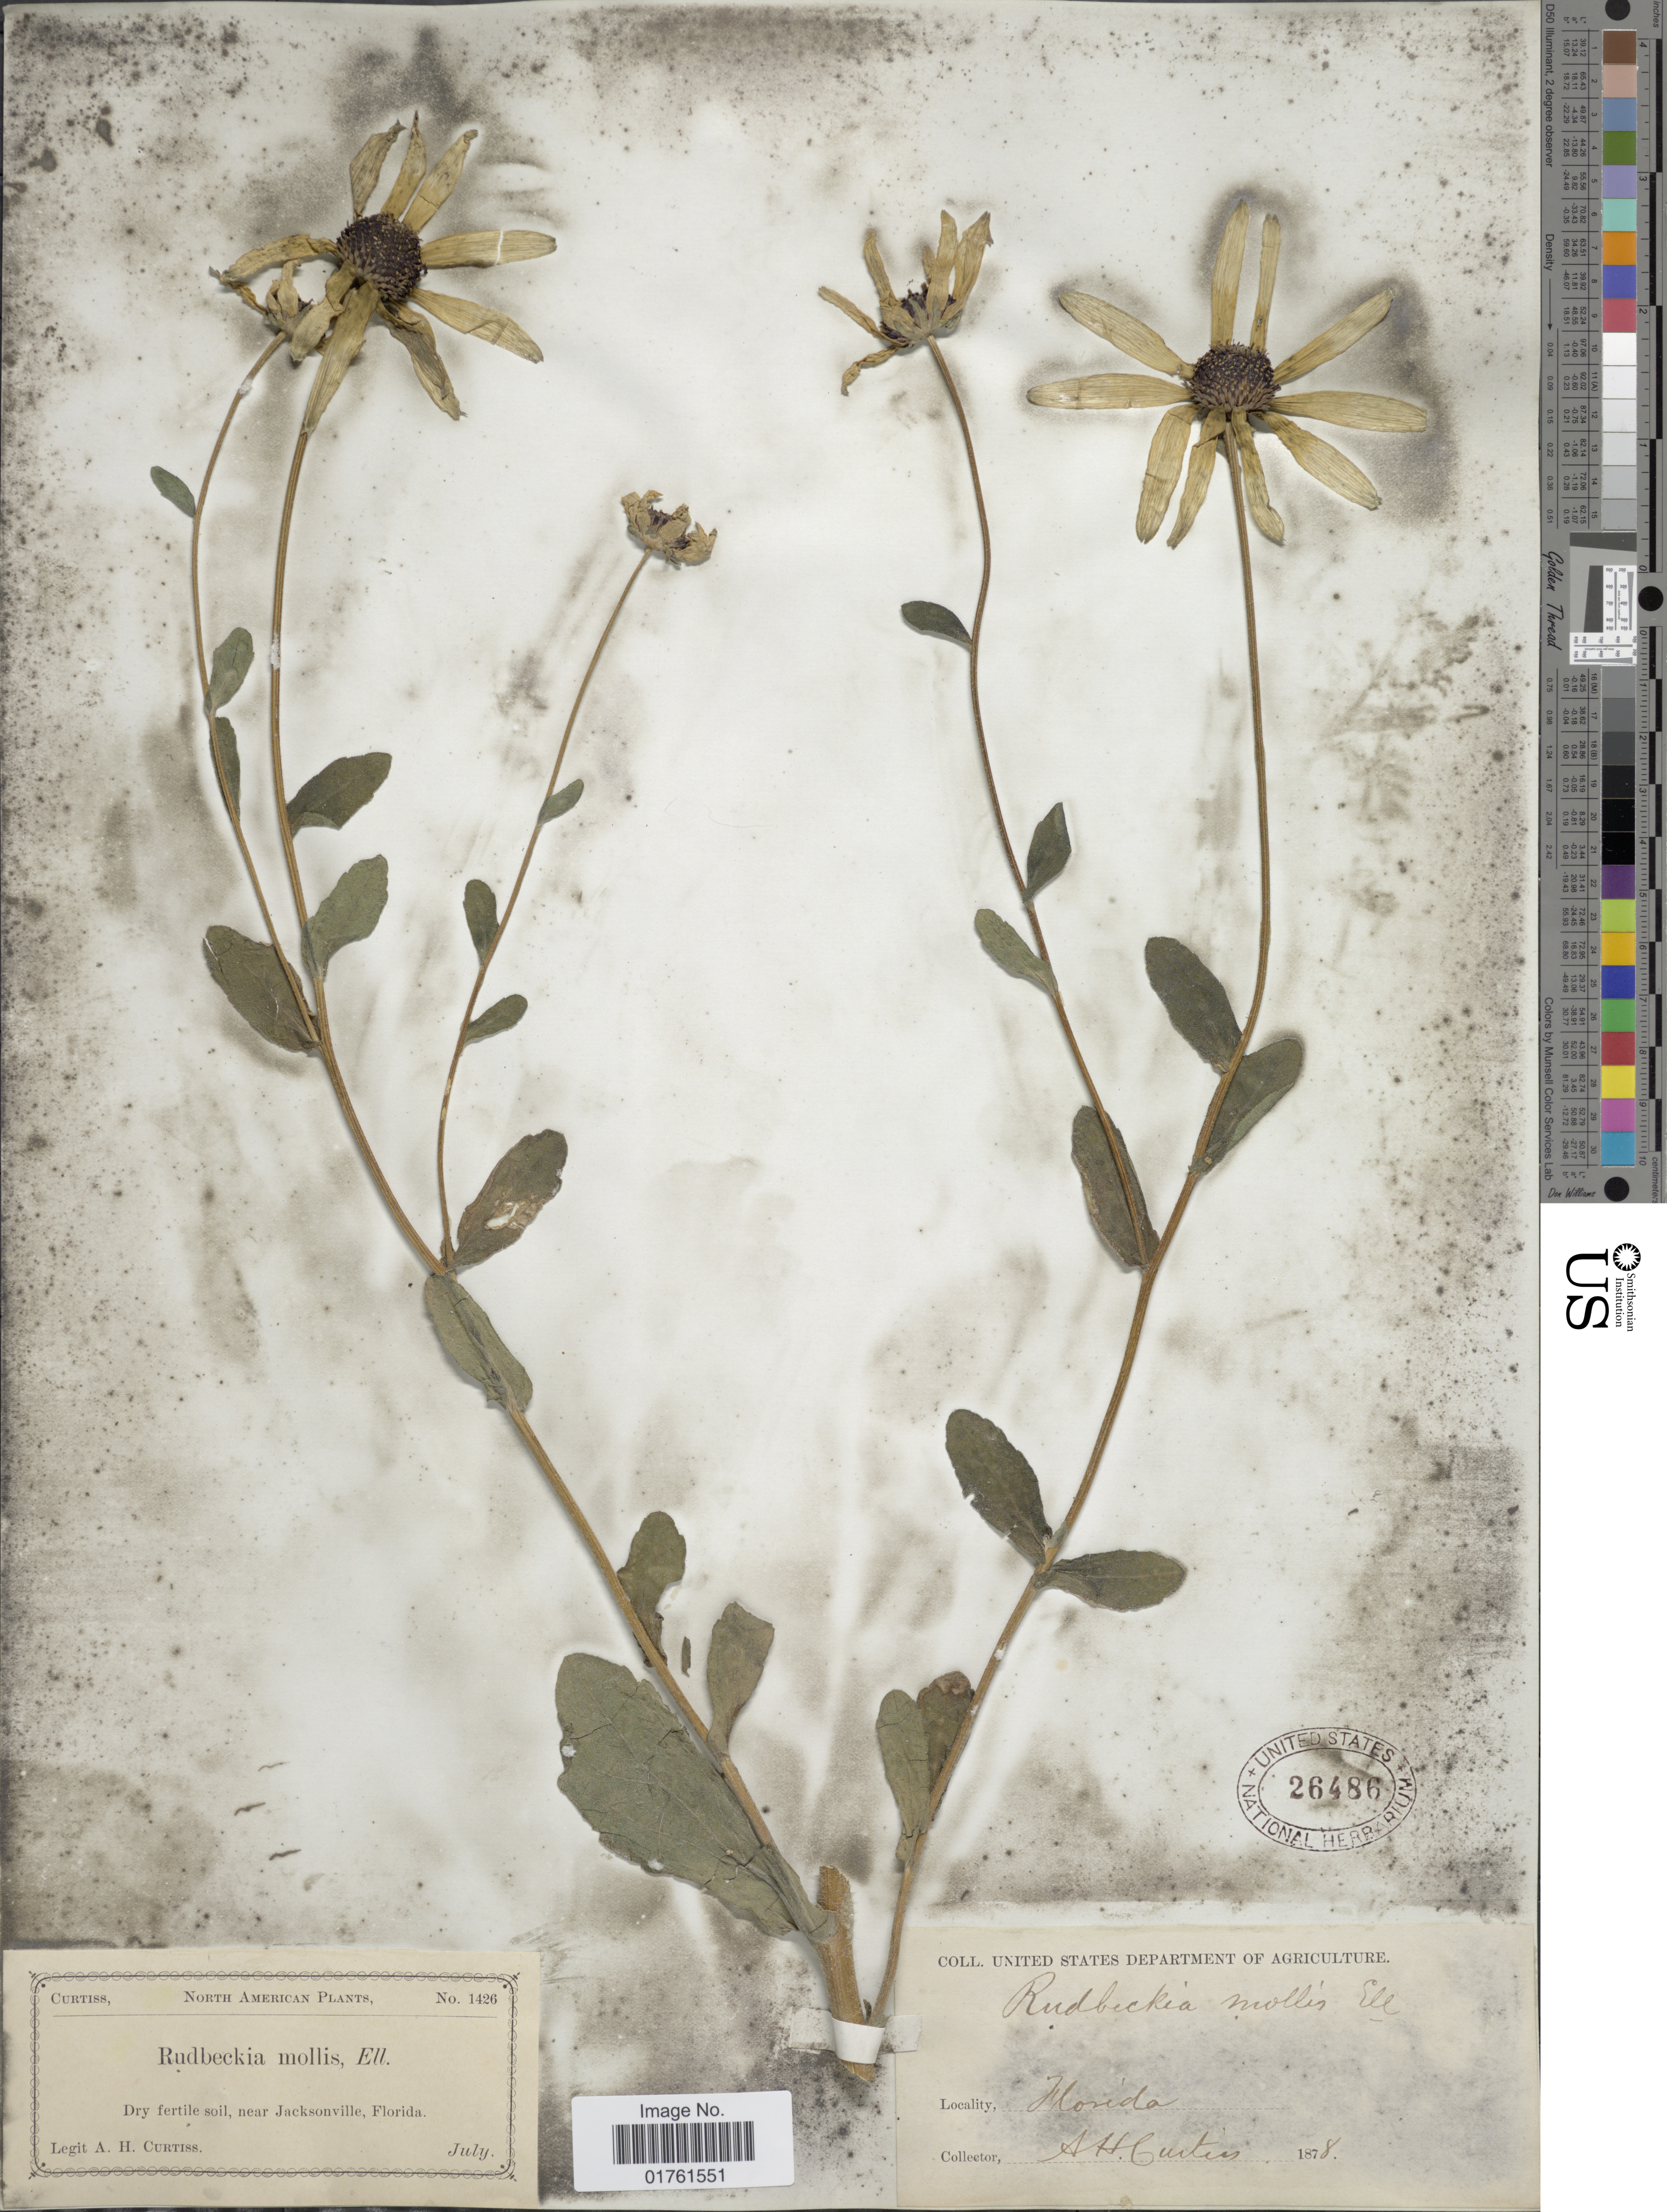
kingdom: Plantae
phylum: Tracheophyta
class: Magnoliopsida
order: Asterales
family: Asteraceae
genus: Rudbeckia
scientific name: Rudbeckia mollis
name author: Elliott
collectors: A. H. Curtiss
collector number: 1426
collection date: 1878-07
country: United States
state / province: Florida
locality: Dry fertille soil, near Jacksonville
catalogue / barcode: US 26486